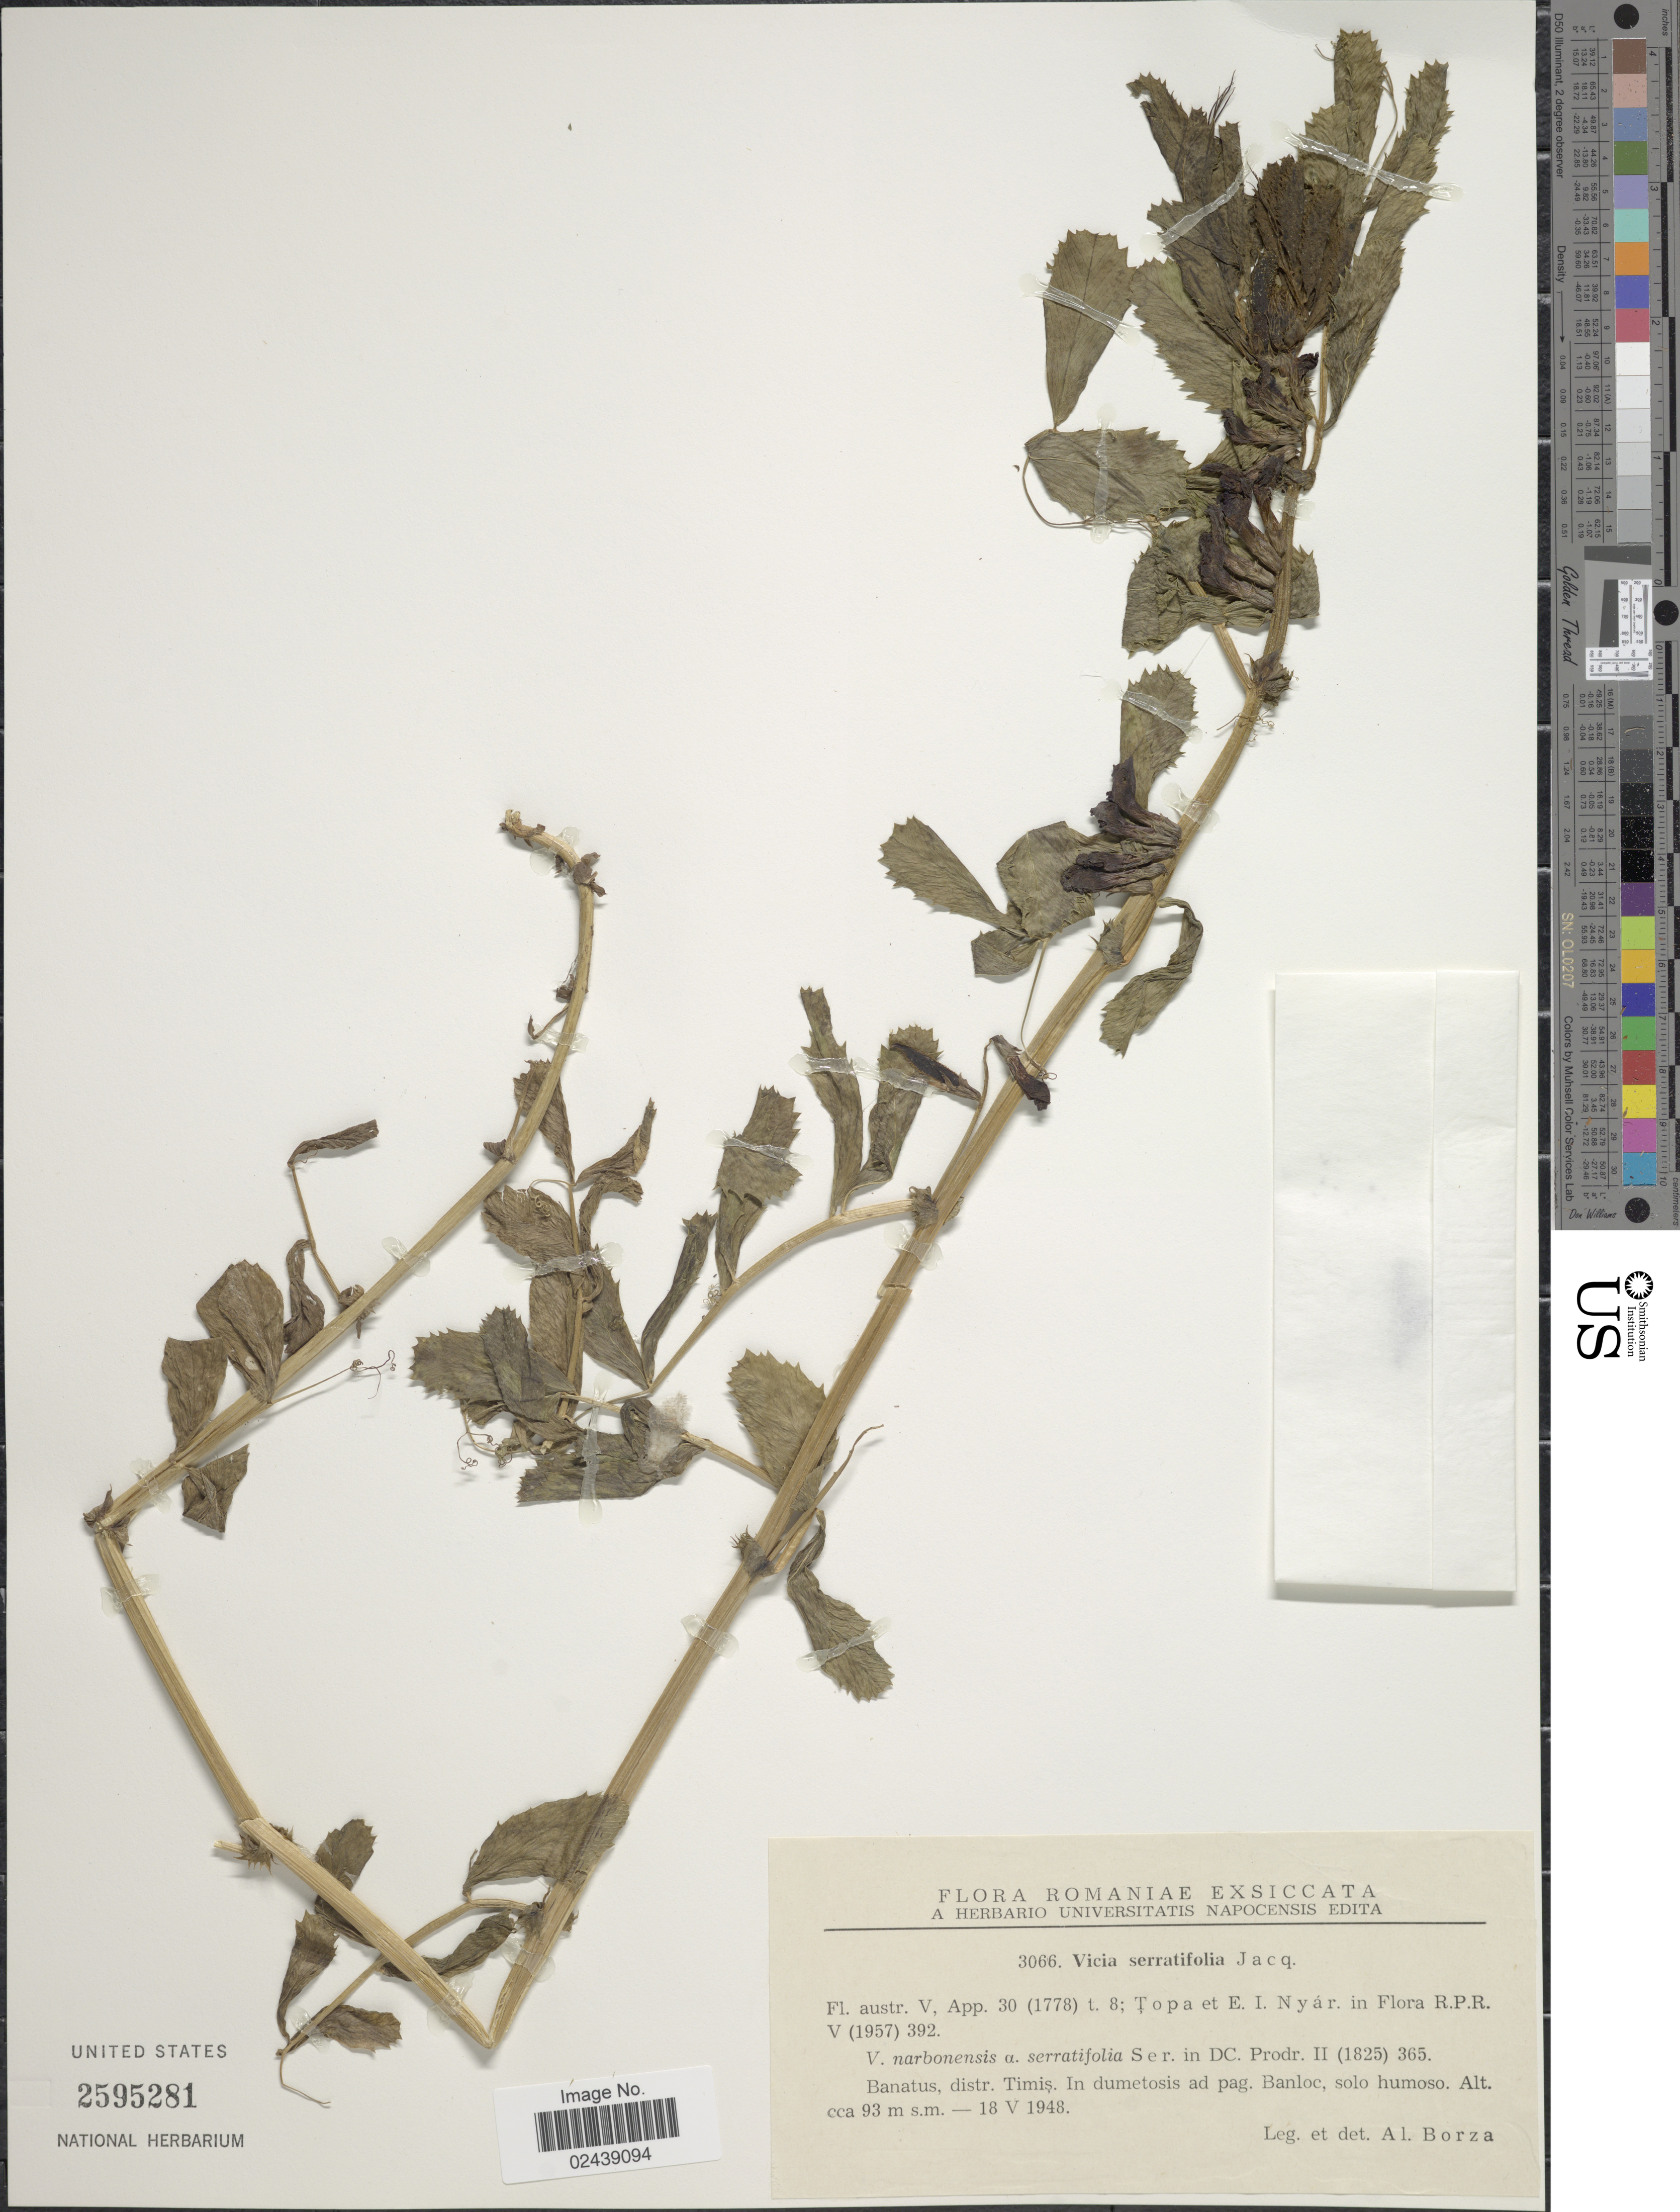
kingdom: Plantae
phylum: Tracheophyta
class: Magnoliopsida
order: Fabales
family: Fabaceae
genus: Vicia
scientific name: Vicia narbonensis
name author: L.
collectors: A. Borza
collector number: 3066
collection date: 1948-05-18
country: Romania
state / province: Timis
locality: Banatus, in dumetosis ad pag. Banloc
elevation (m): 93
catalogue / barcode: US 2595281